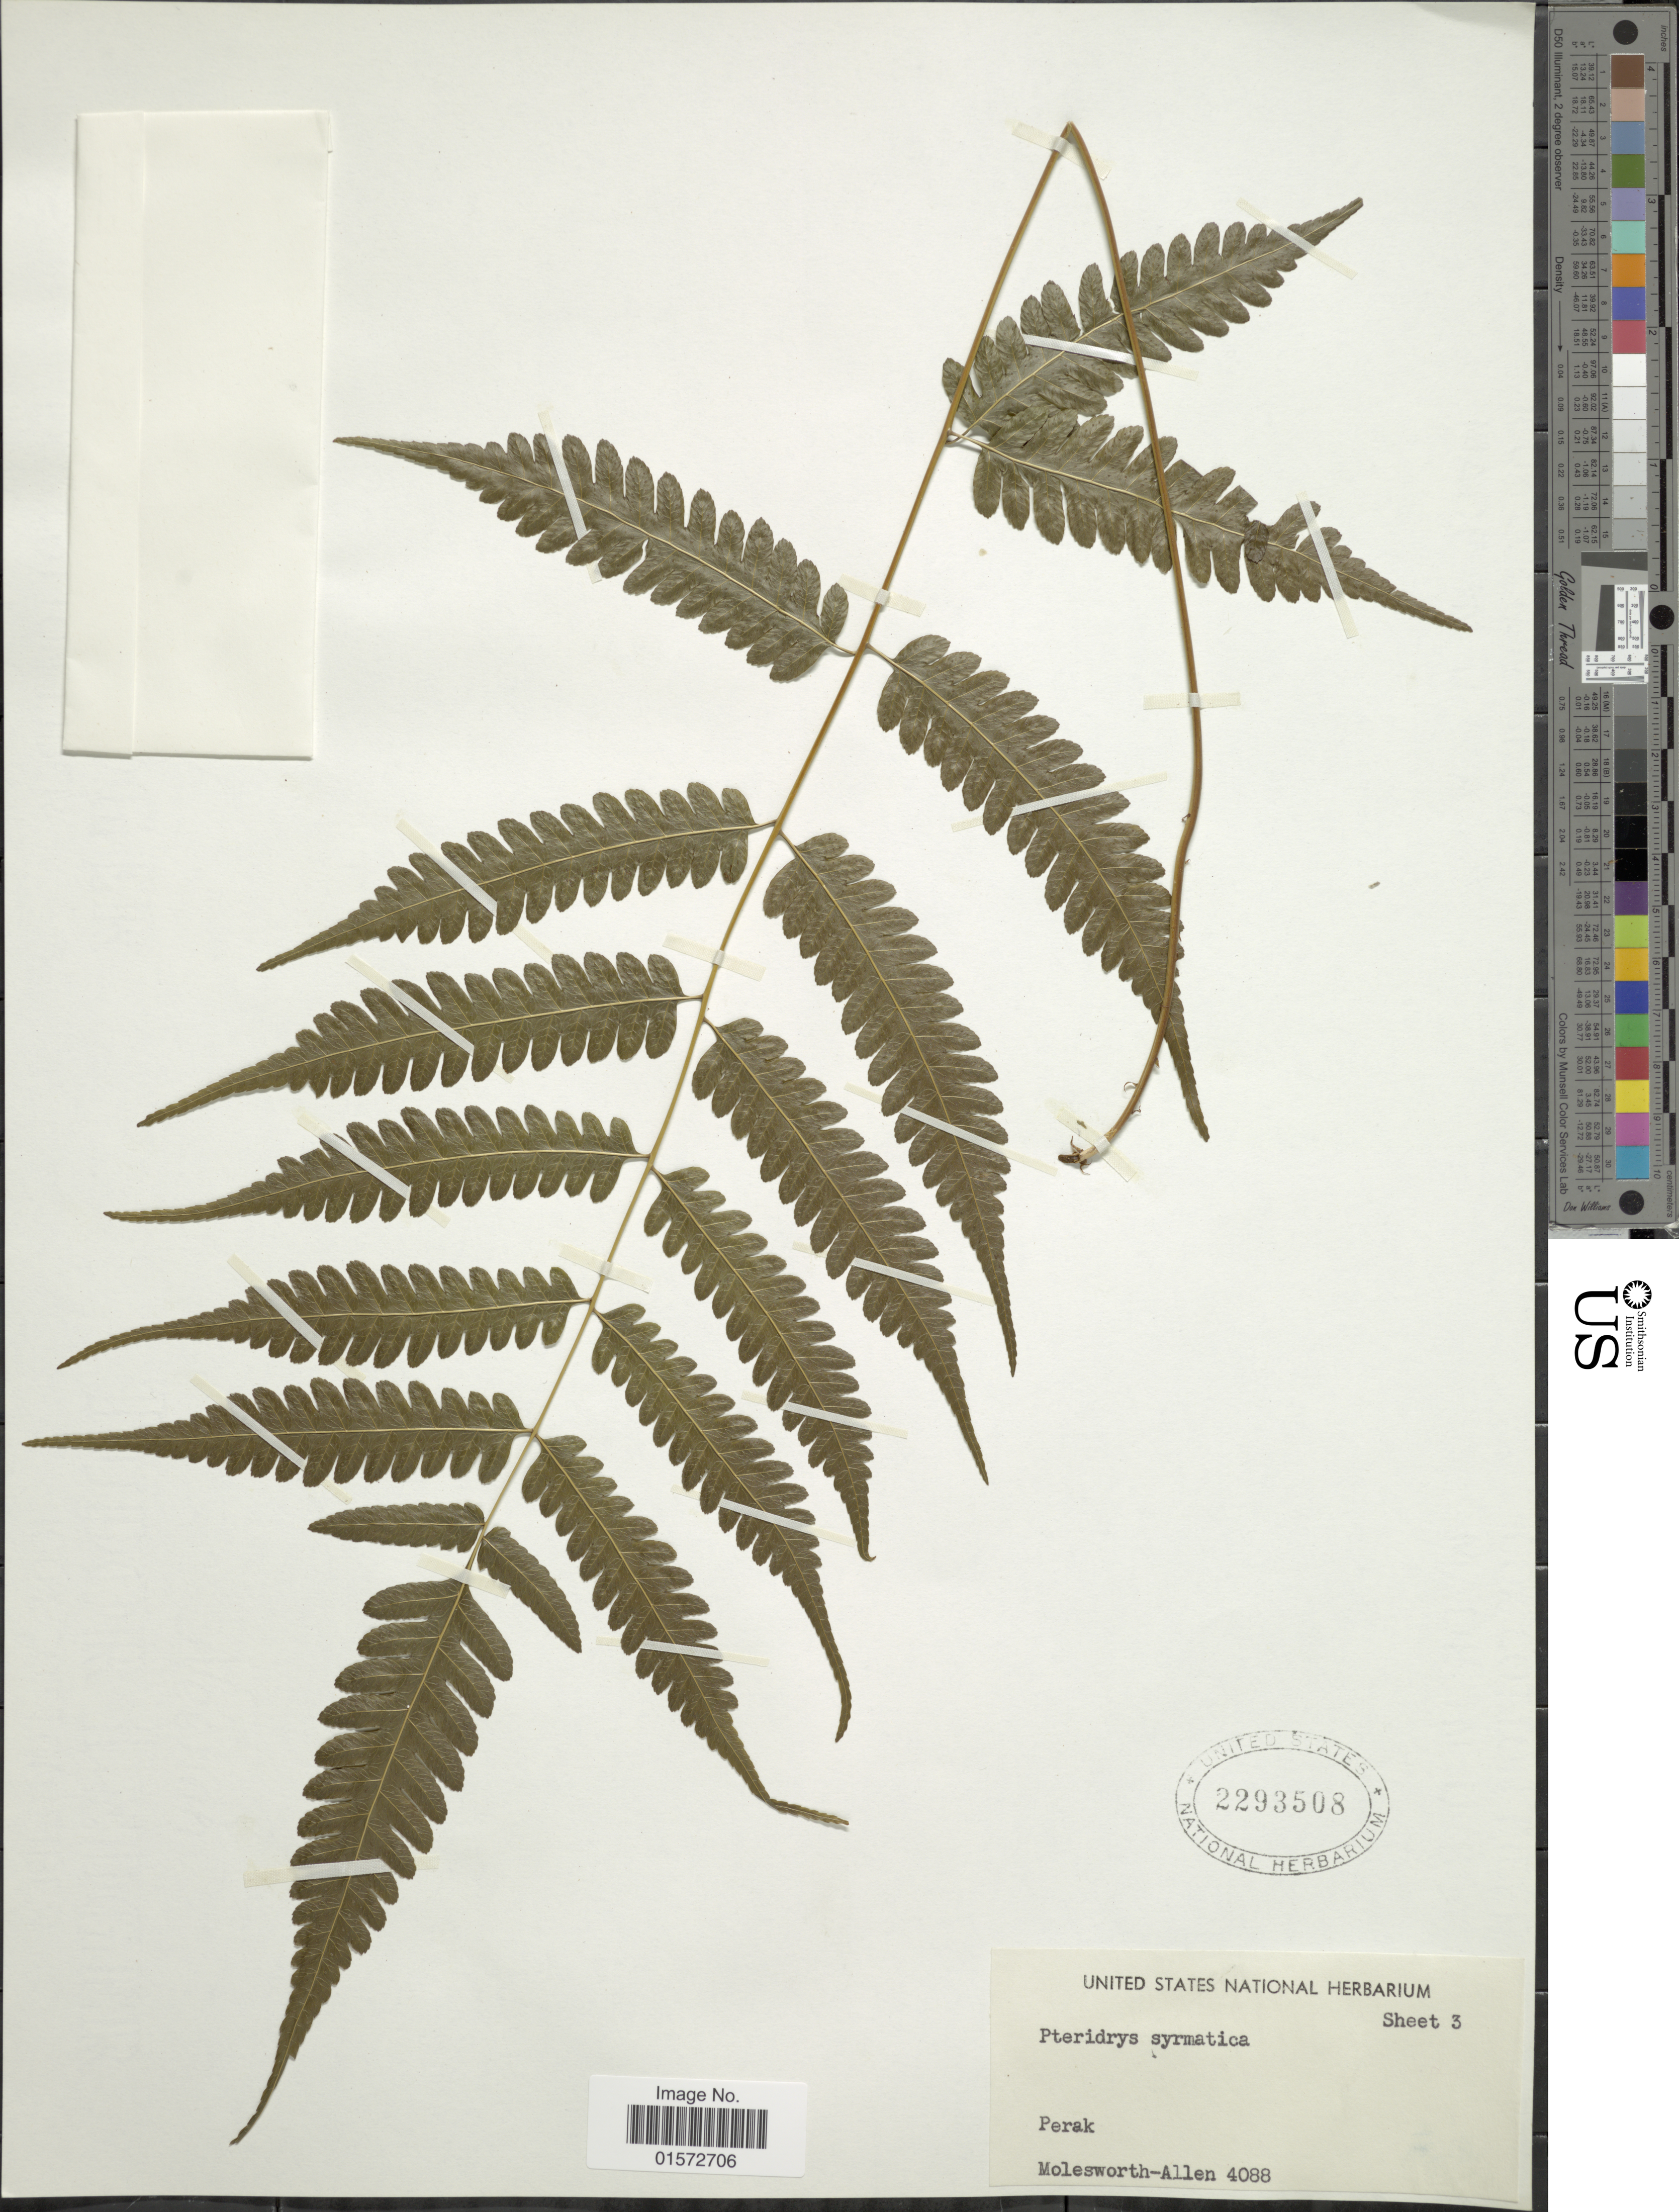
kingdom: Plantae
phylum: Tracheophyta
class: Polypodiopsida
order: Polypodiales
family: Tectariaceae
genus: Pteridrys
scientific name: Pteridrys syrmatica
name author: (Willd.) C. Chr. & Ching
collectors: B. E. G. Molesworth-Allen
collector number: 4088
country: Malaysia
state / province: Perak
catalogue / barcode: US 2293508